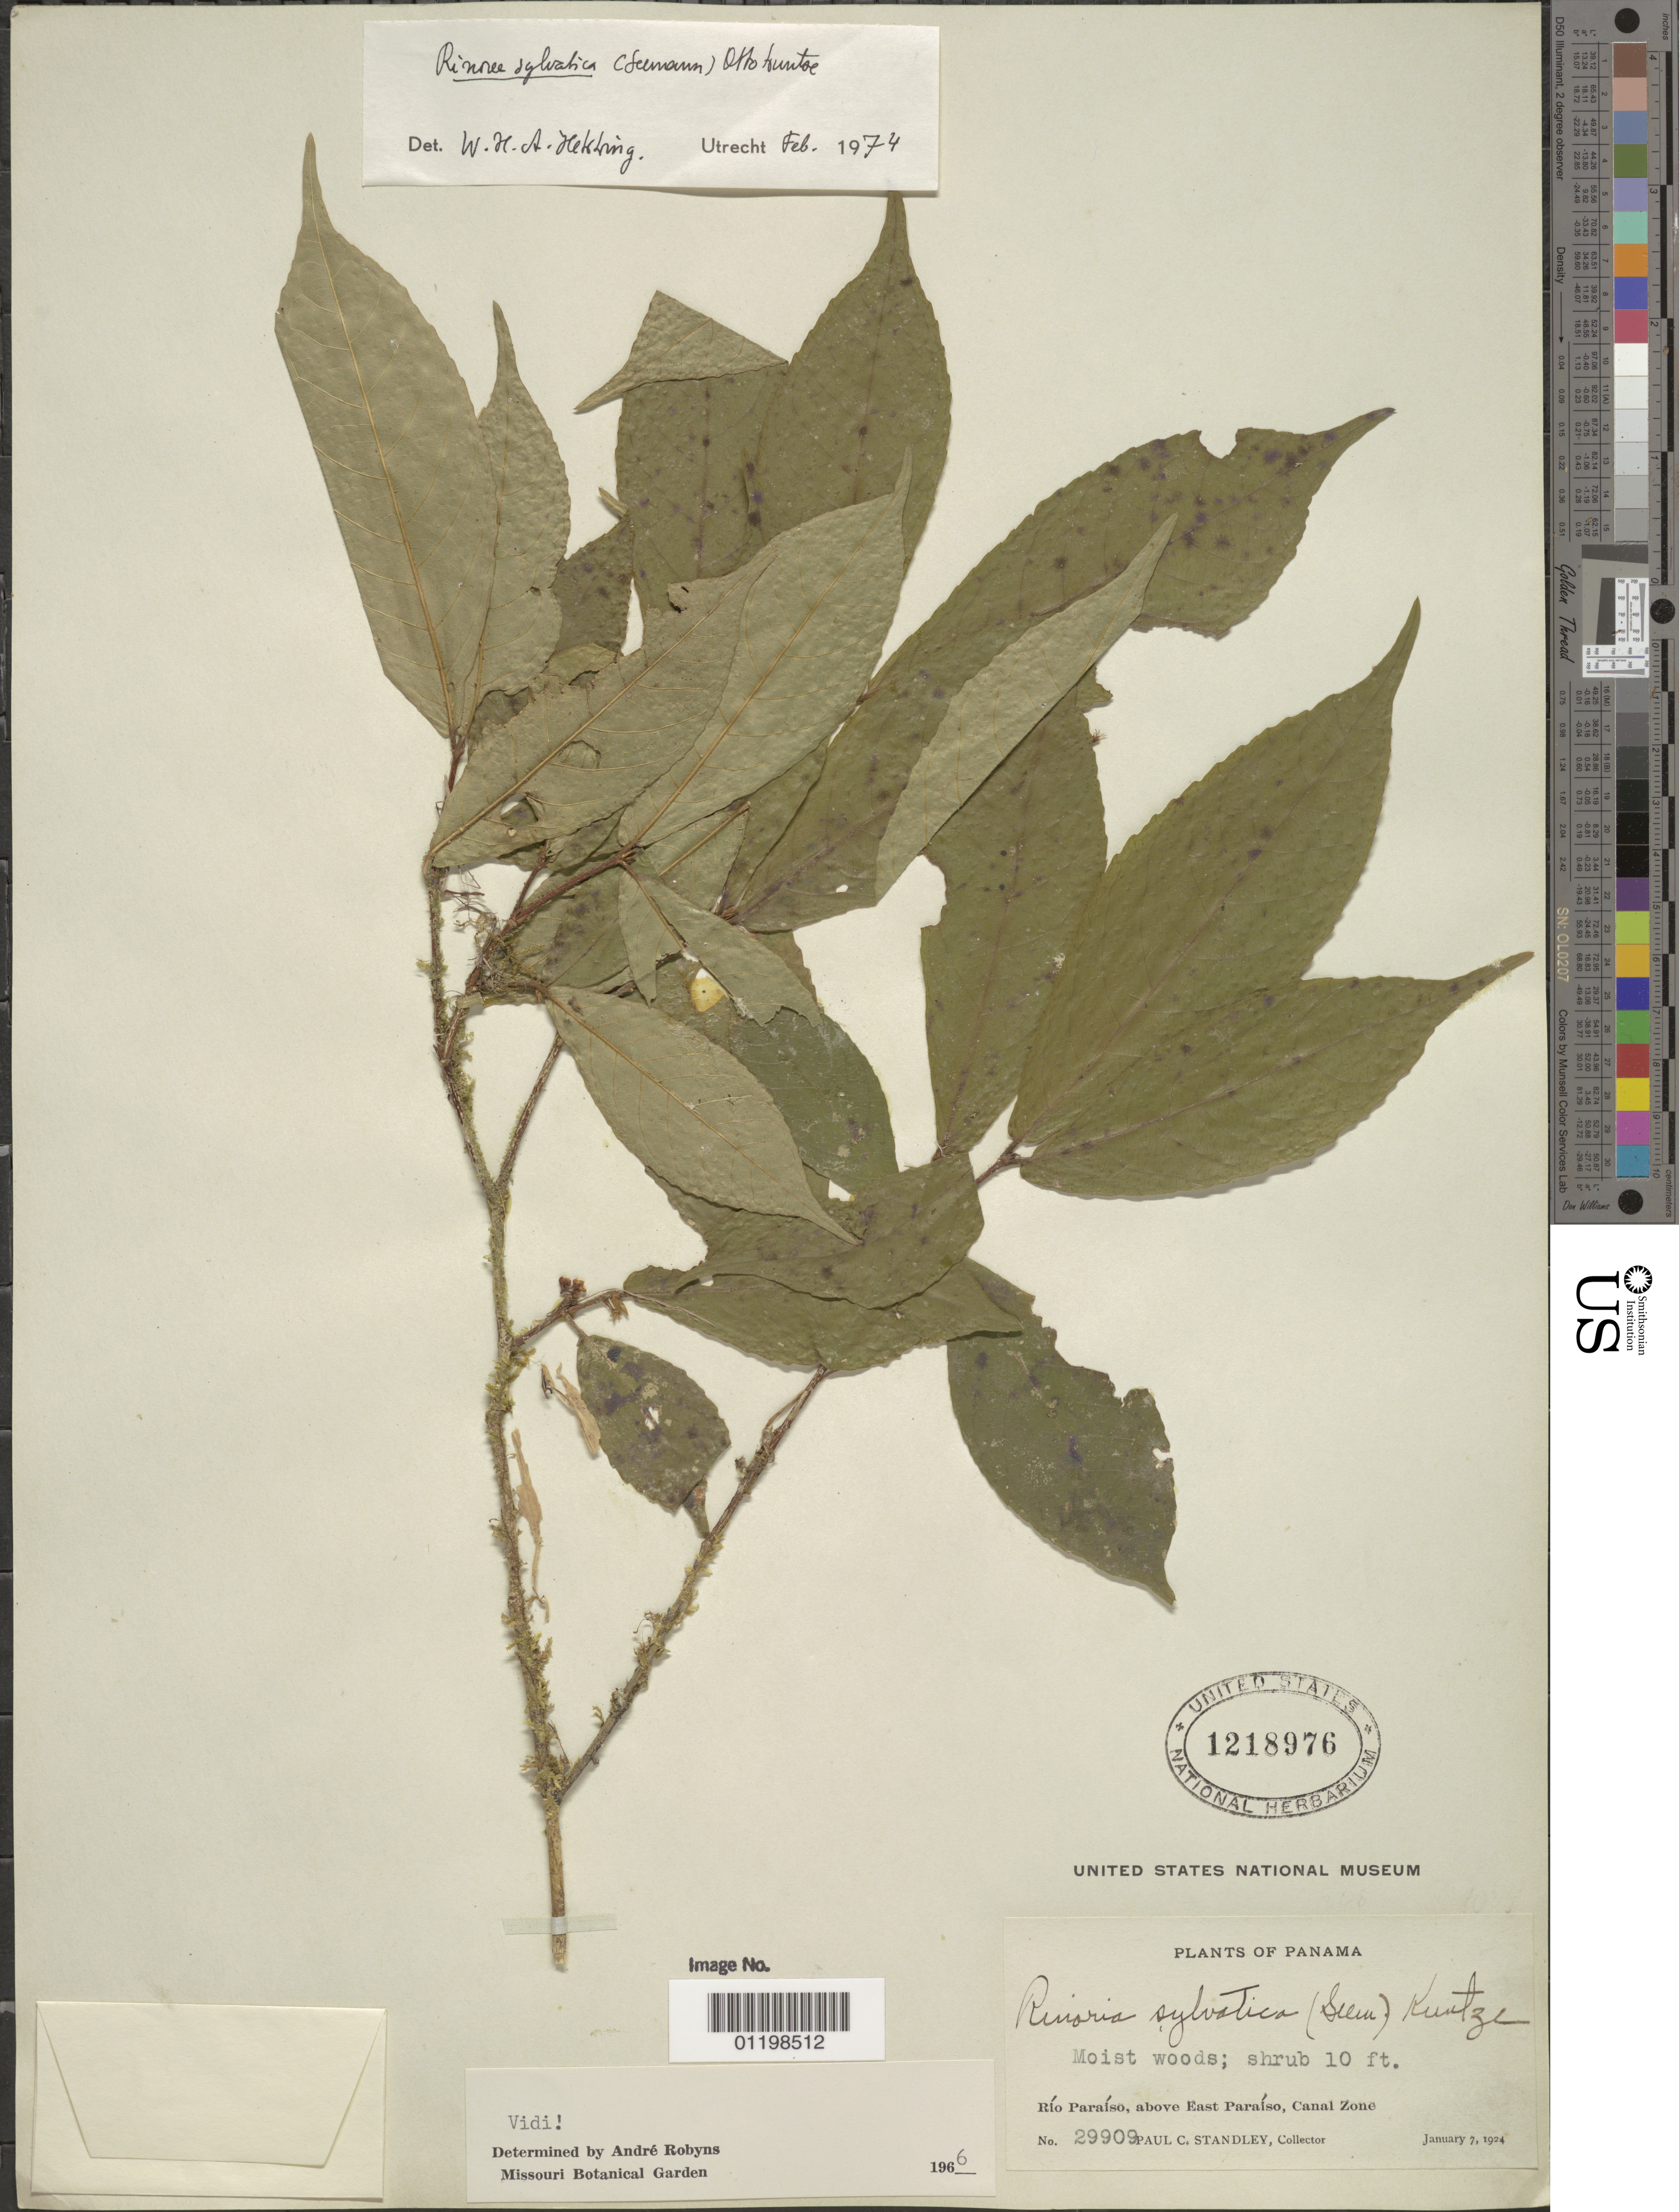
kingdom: Plantae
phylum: Tracheophyta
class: Magnoliopsida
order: Malpighiales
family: Violaceae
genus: Rinorea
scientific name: Rinorea sylvatica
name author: (Seem.) Kuntze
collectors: P. C. Standley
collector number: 29909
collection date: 1924-01-07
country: Panama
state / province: Panamá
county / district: Canal Zone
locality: Rio Paraiso, above E Paraiso.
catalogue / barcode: US 1218976